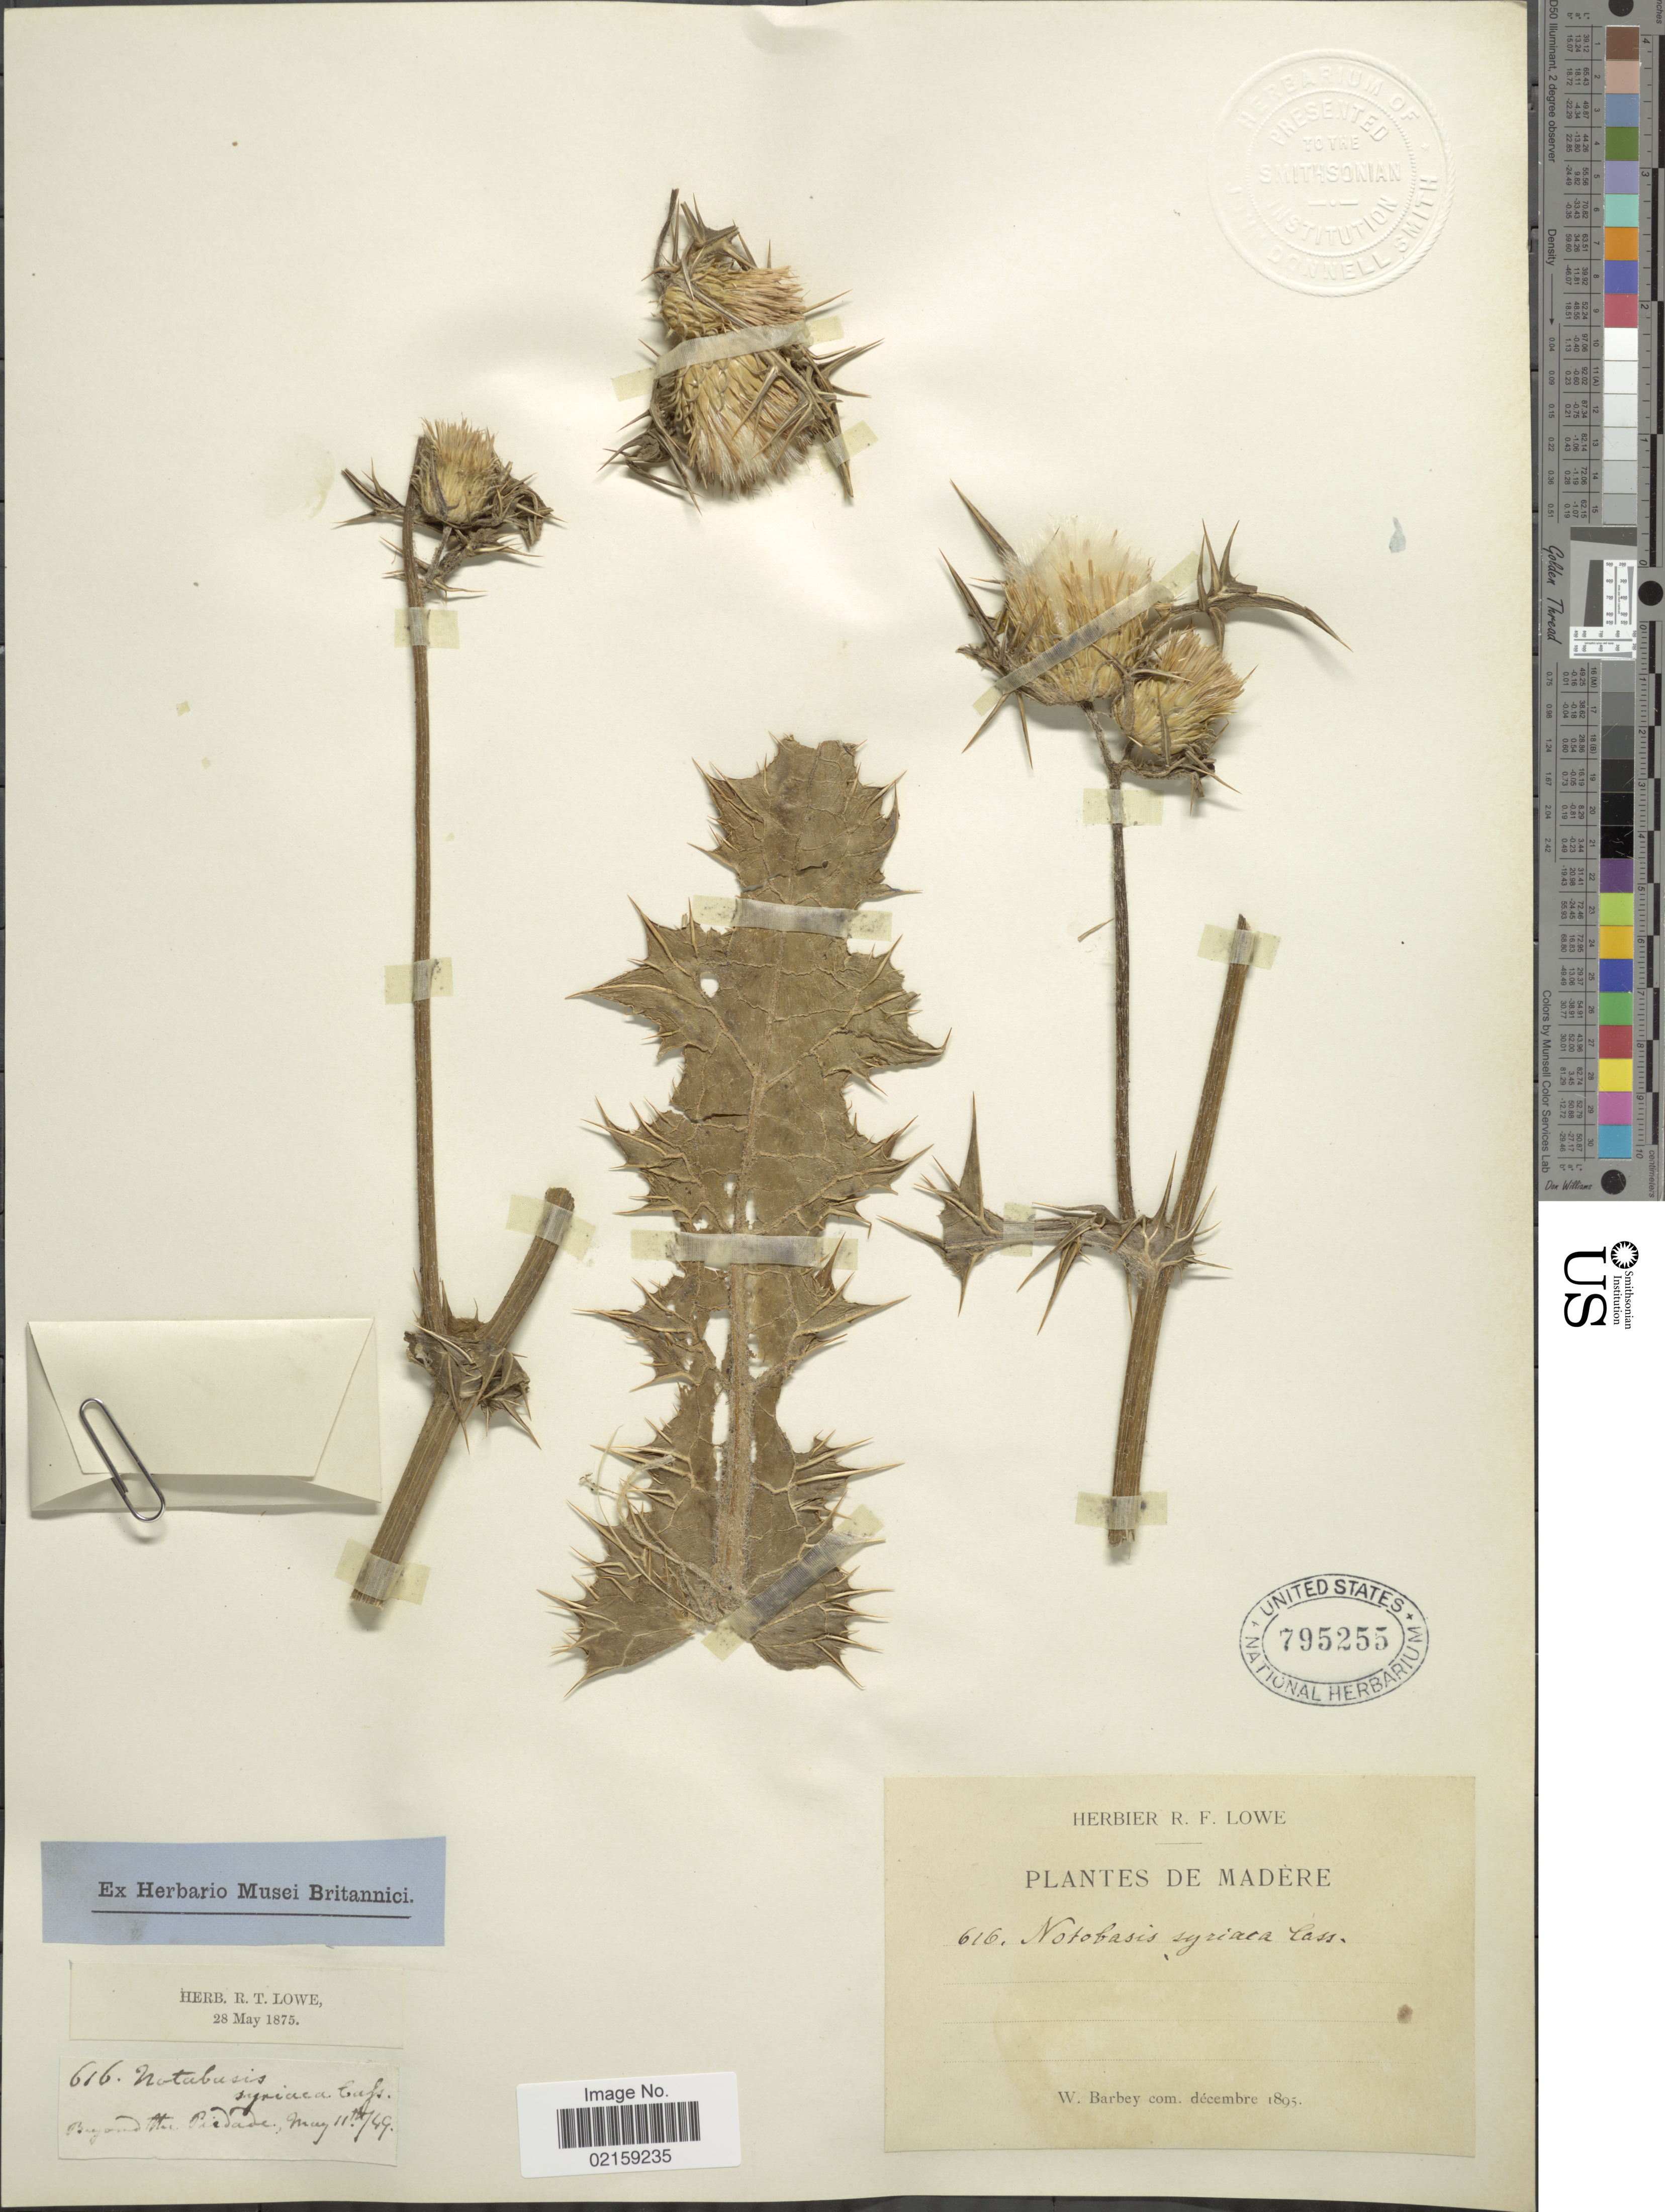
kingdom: Plantae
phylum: Tracheophyta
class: Magnoliopsida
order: Asterales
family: Asteraceae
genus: Notobasis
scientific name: Notobasis syriaca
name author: (L.) Cass.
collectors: W. Barbey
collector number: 616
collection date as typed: Transcribed d/m/y: 11/5/49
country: Portugal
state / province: Madeira (Aut. Reg.)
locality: Madere Buy and Itar piedade [interpreted]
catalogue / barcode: US 795255